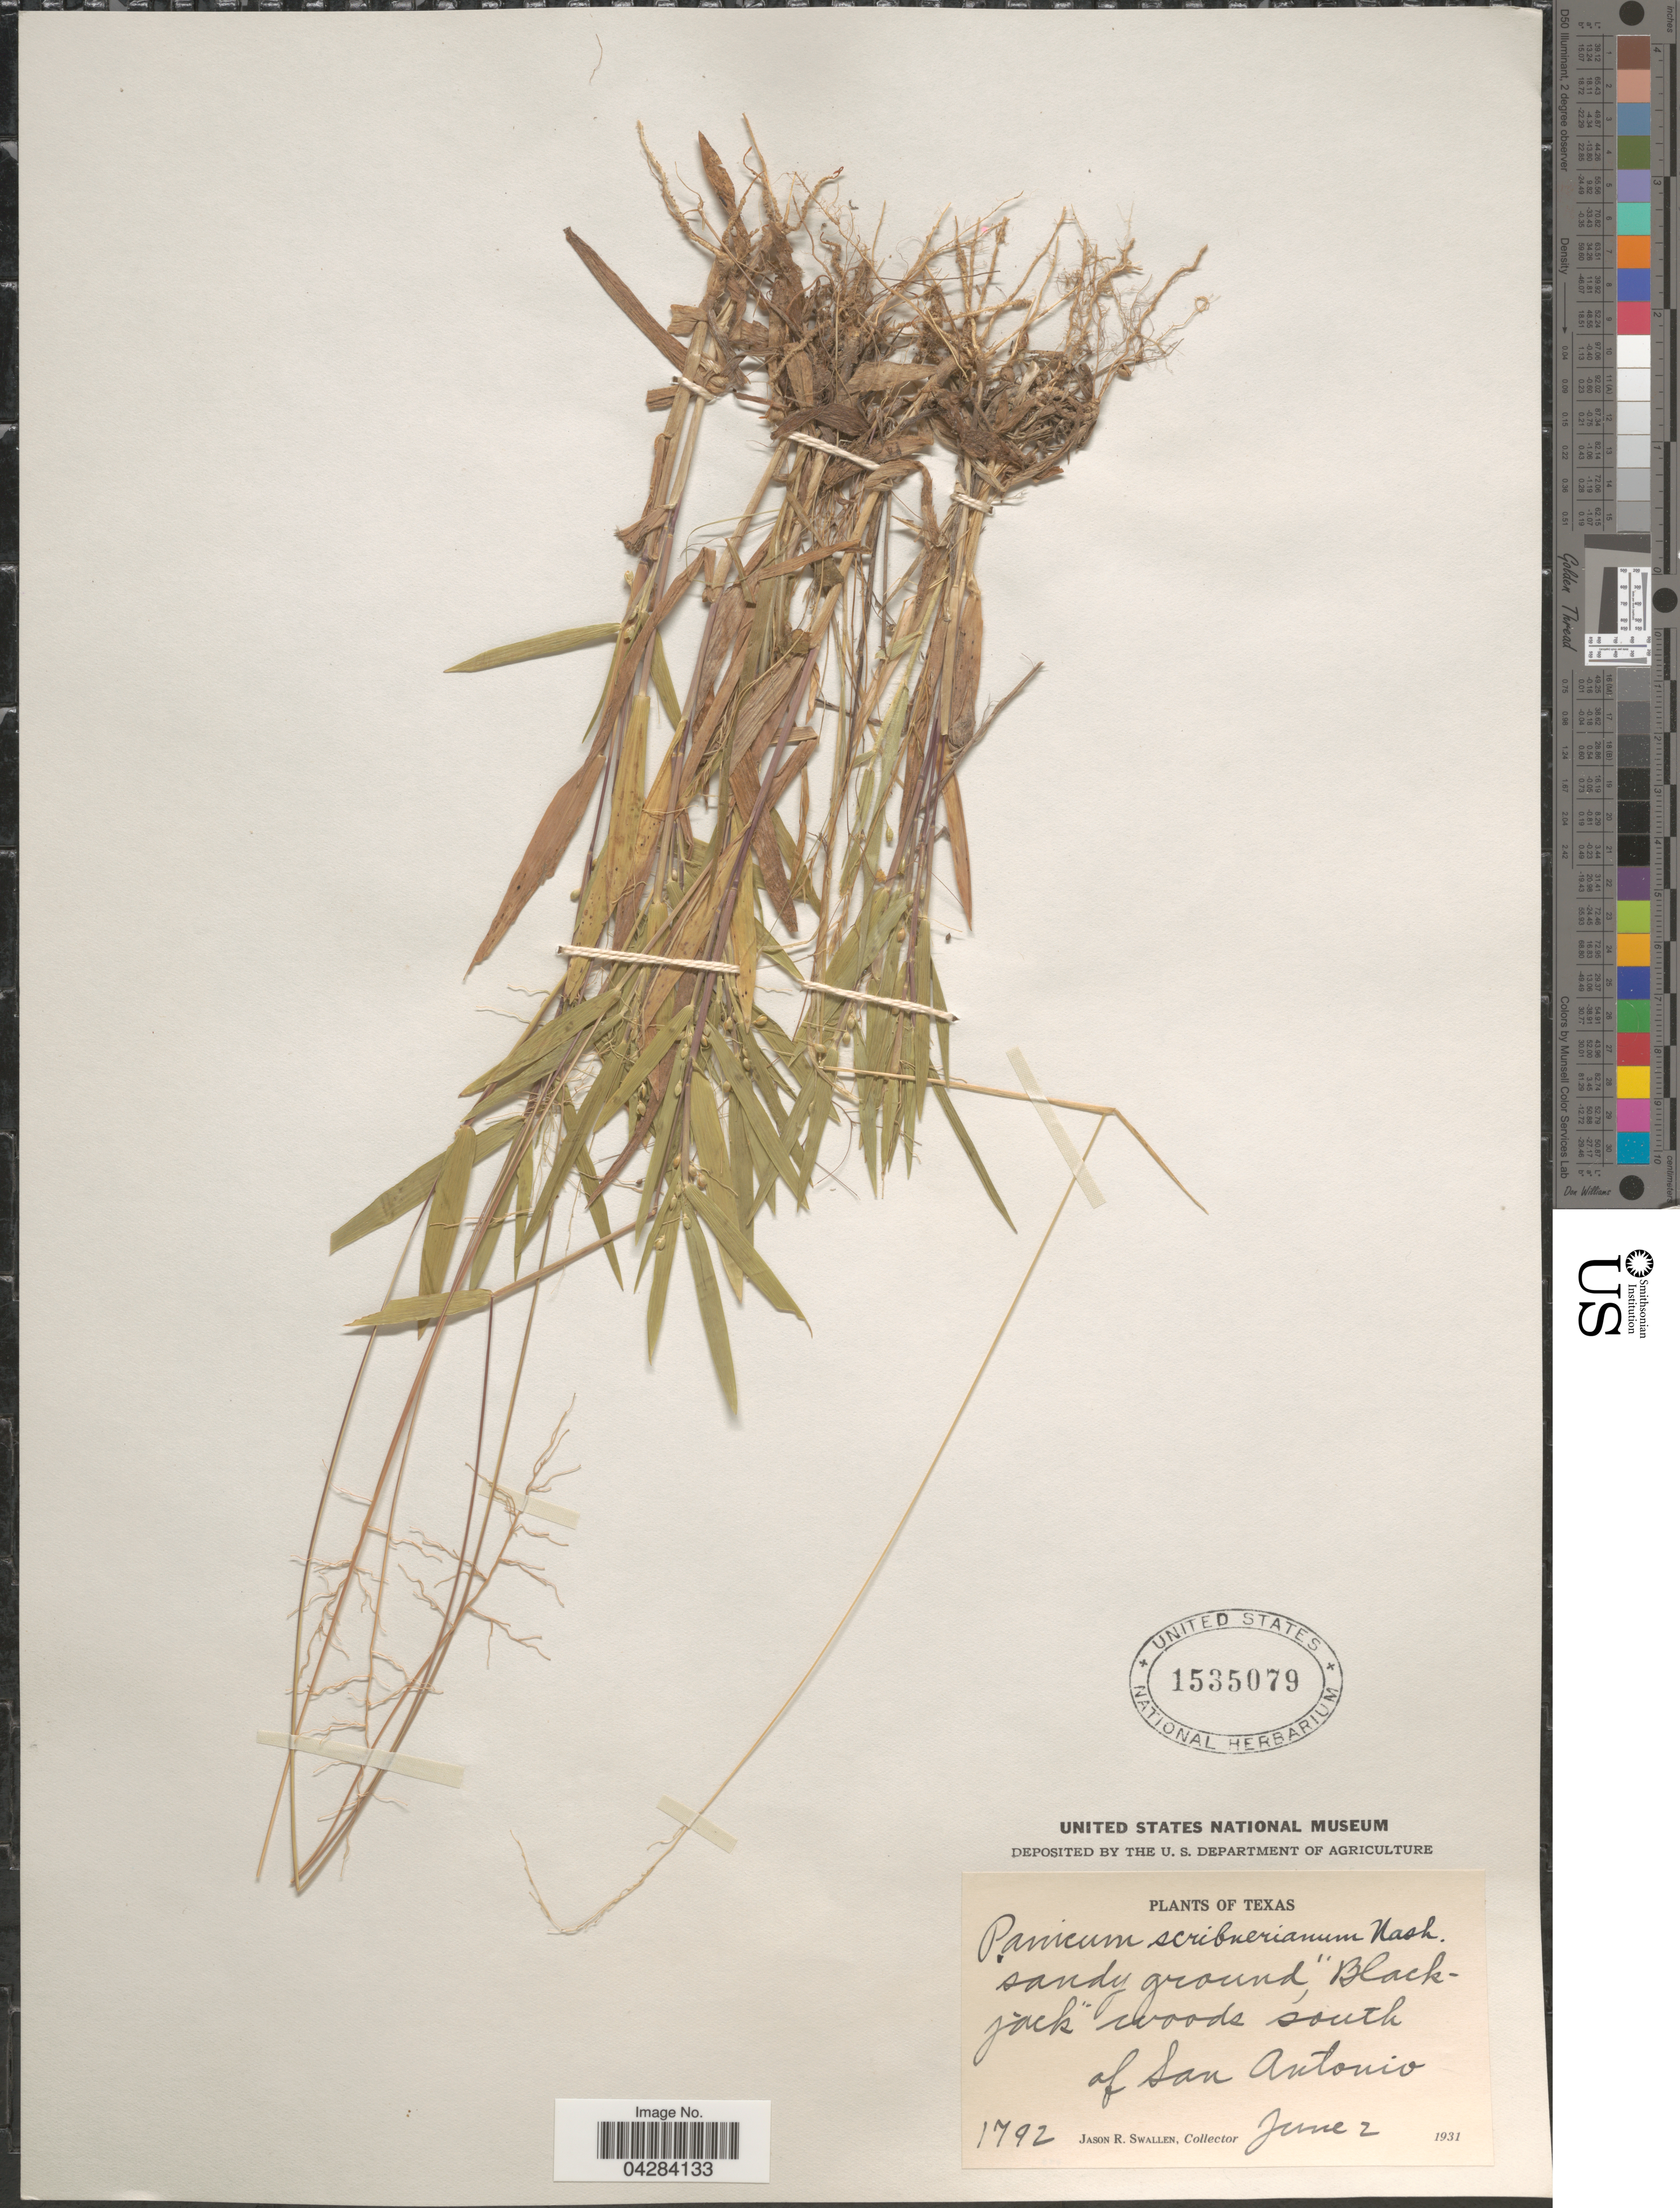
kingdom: Plantae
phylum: Tracheophyta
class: Liliopsida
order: Poales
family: Poaceae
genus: Dichanthelium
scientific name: Dichanthelium oligosanthes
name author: (Schult.) Gould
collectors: J. R. Swallen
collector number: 1792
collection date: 1931-06-02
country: United States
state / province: Texas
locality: Sandy ground, "Blackjack" woods south of San Antonio.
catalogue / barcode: US 1535079